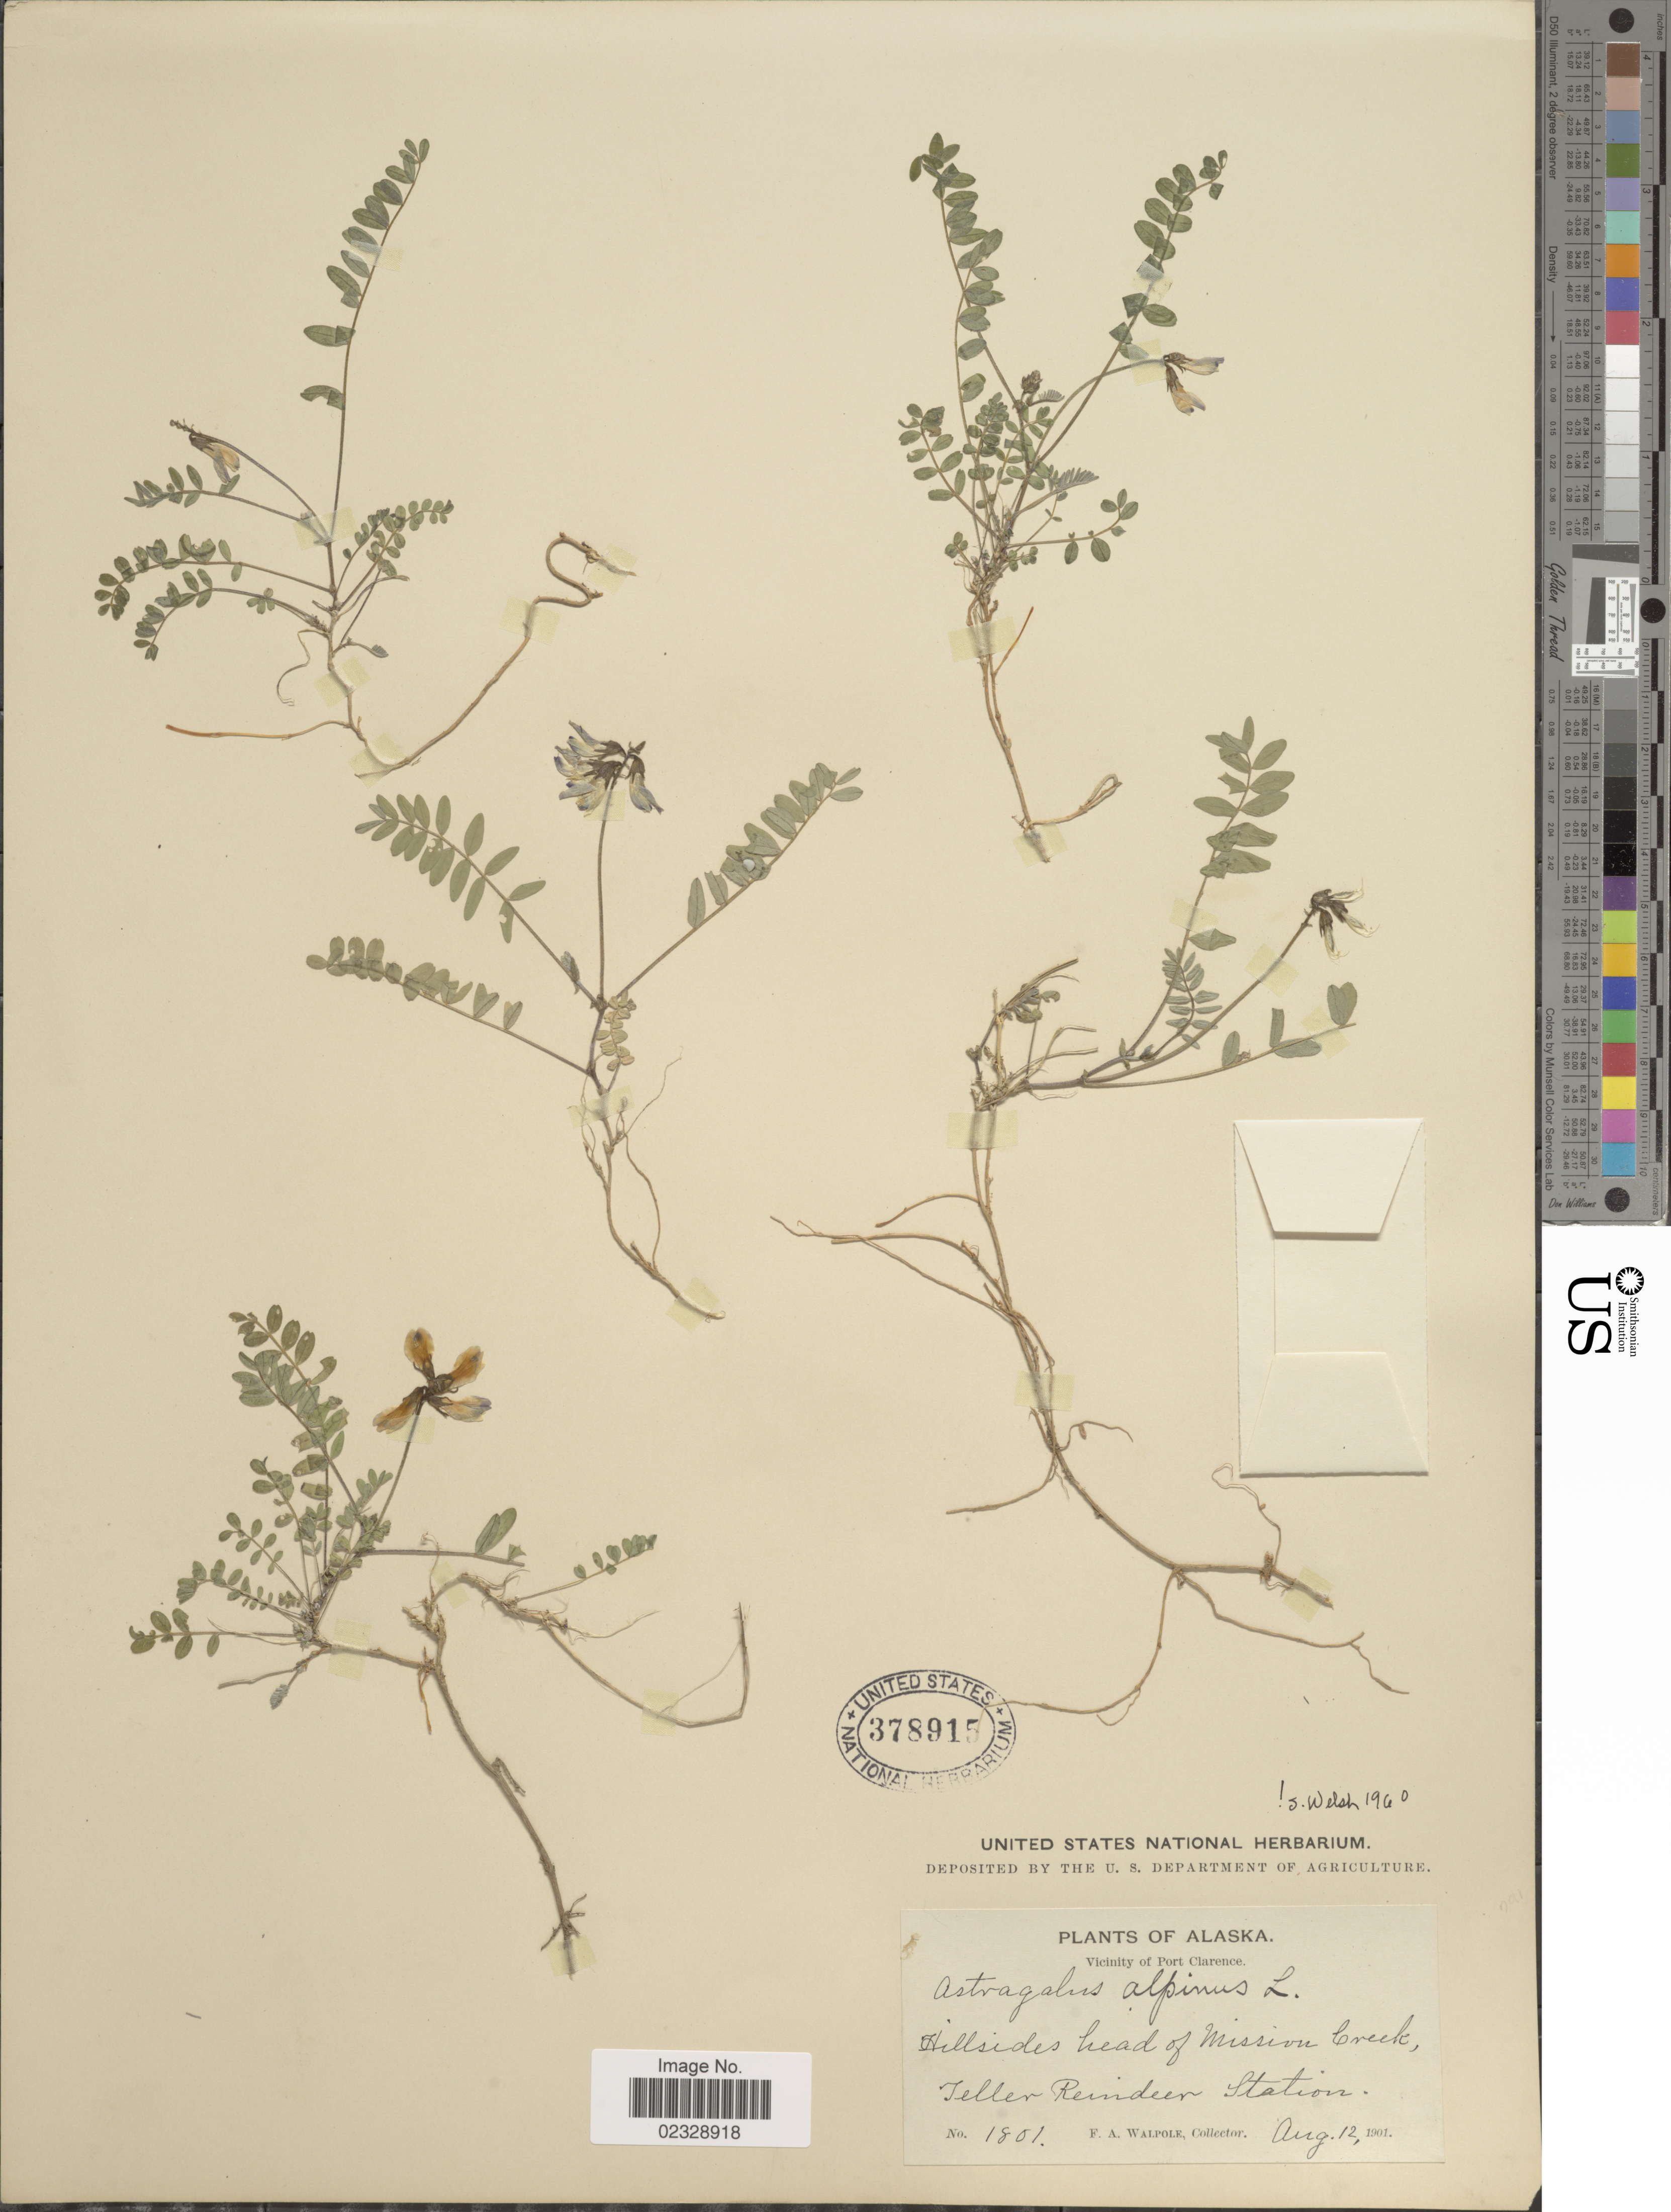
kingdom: Plantae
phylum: Tracheophyta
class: Magnoliopsida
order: Fabales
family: Fabaceae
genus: Astragalus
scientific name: Astragalus alpinus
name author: L.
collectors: F. Walpole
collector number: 1801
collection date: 1901-08-12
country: United States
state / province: Alaska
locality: Vicinity of Port Clarence, Hillside head of Mission Crrek, teller Reindeer Station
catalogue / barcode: US 378915